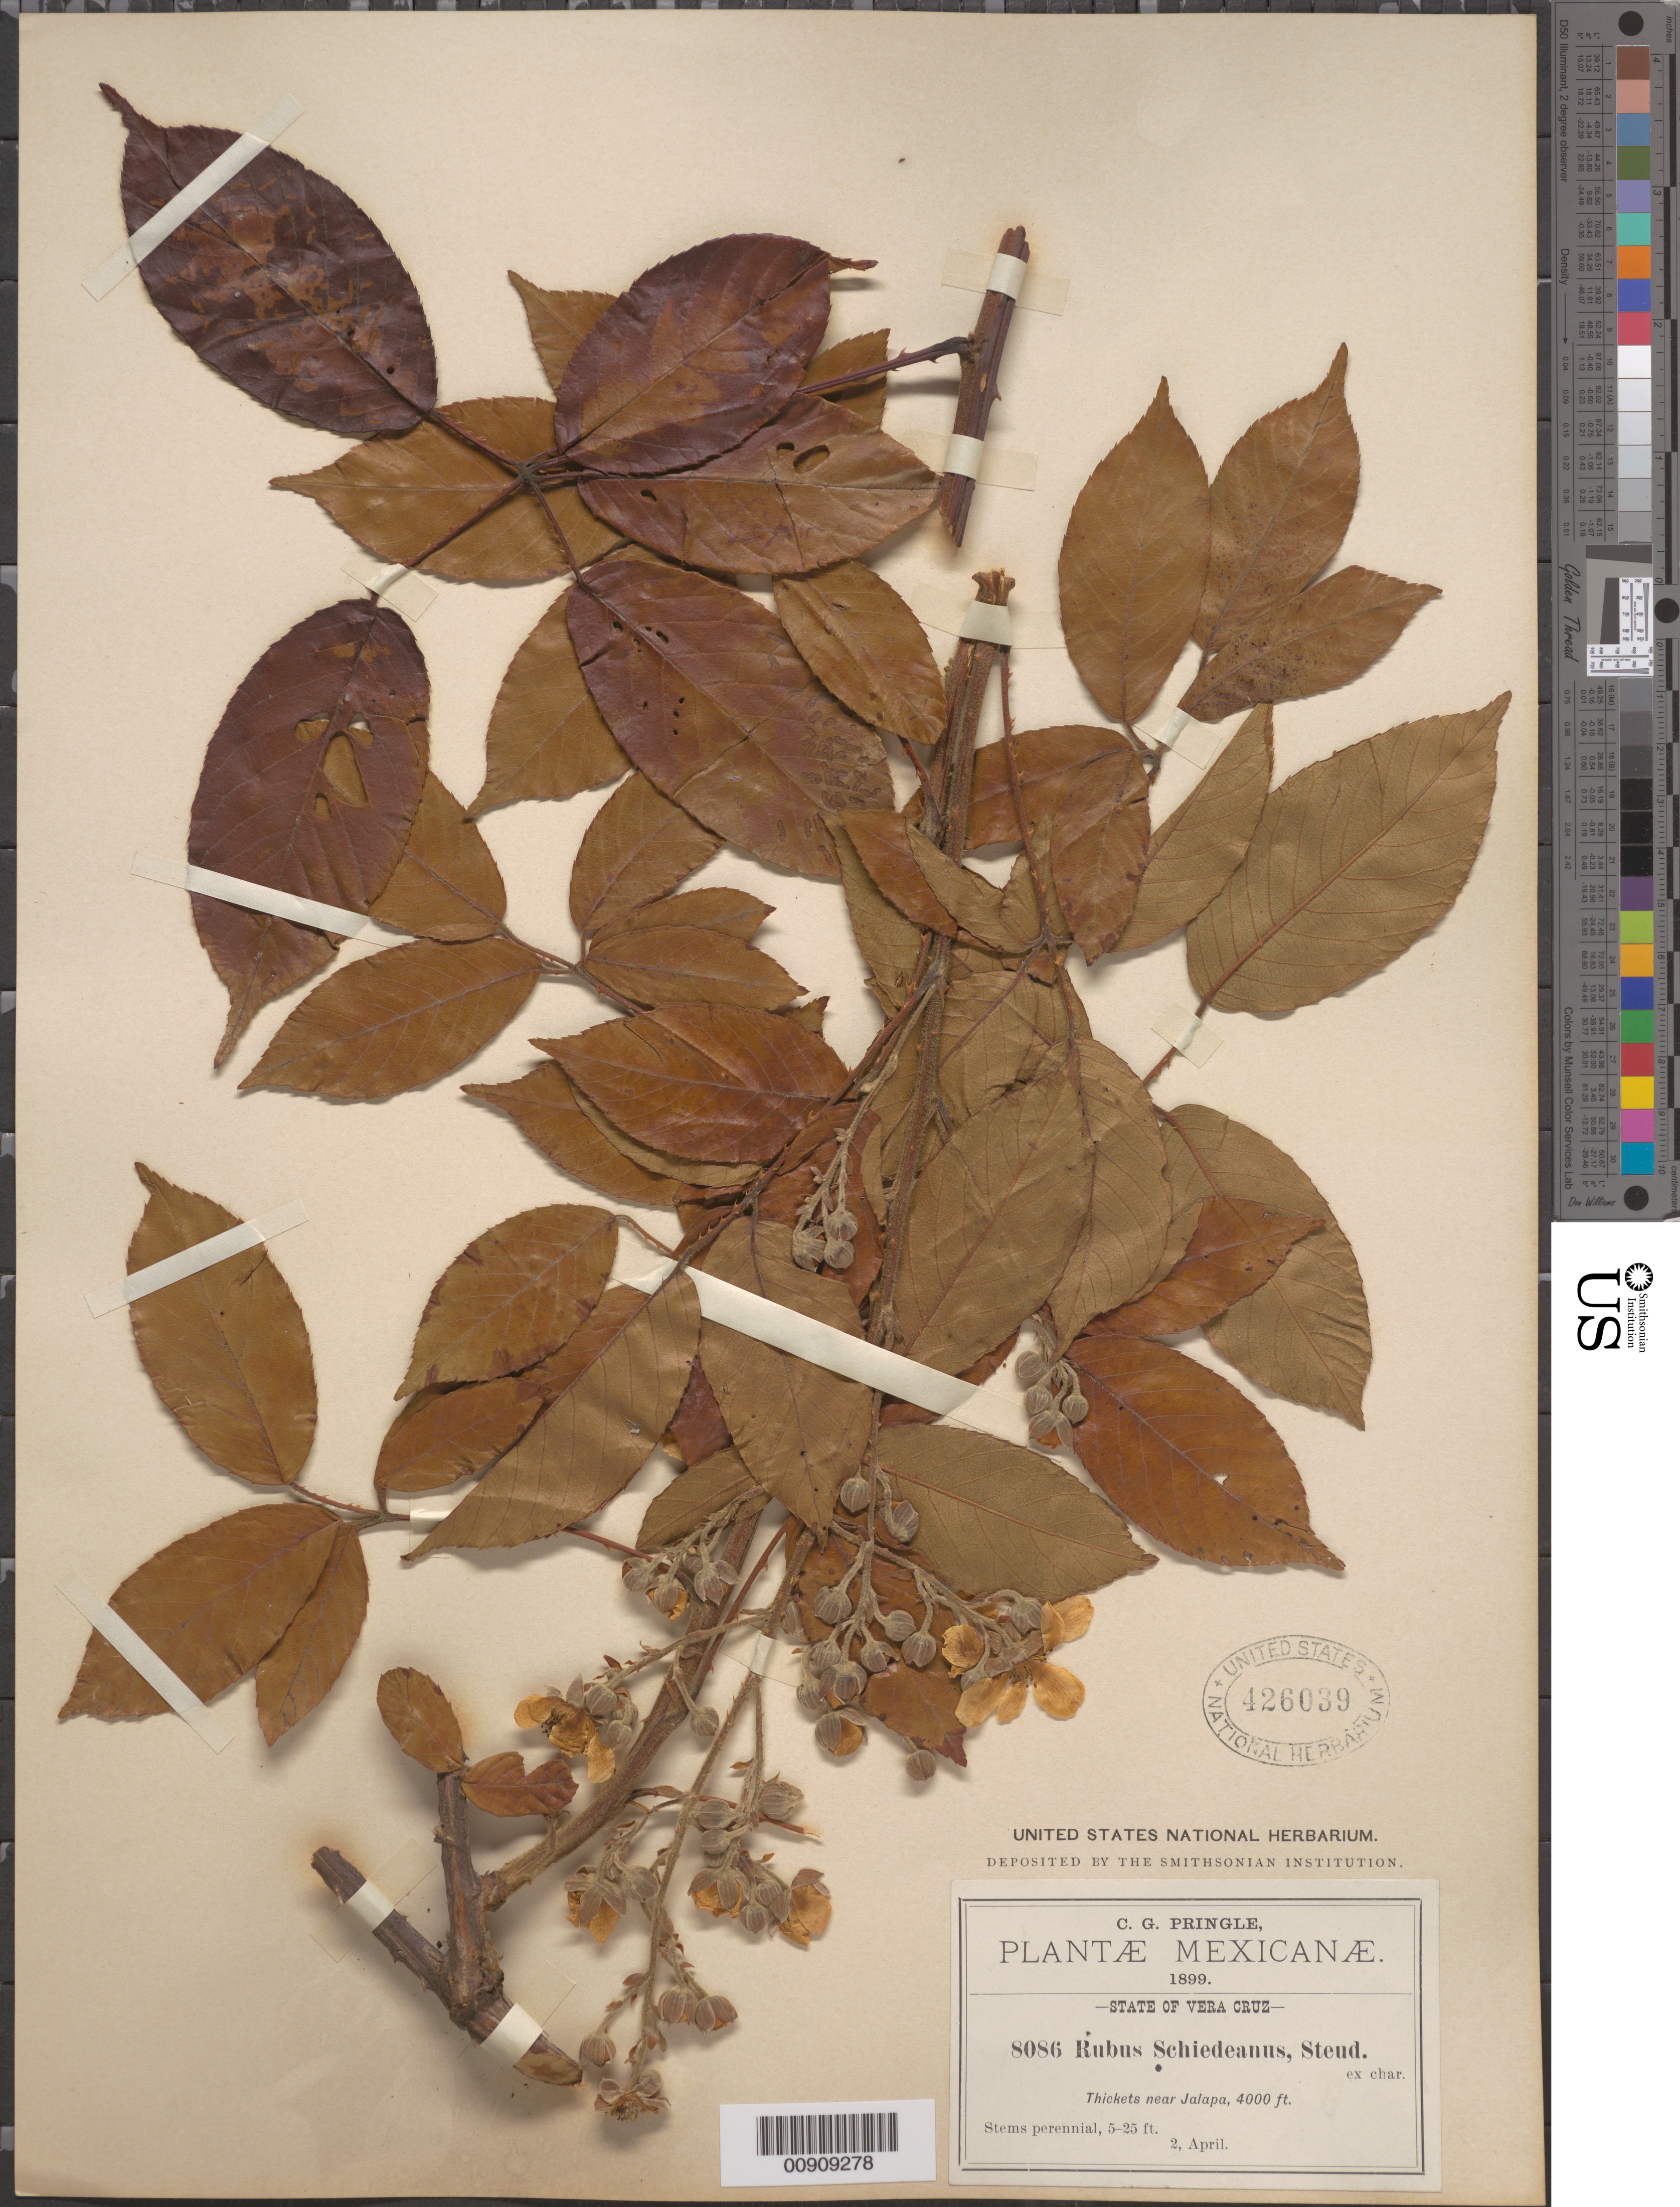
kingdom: Plantae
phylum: Tracheophyta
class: Magnoliopsida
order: Rosales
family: Rosaceae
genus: Rubus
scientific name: Rubus schmidelioides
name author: A. Cunn.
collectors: C. G. Pringle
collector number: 8086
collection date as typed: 02 Apr 1899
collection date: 1899-04-02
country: Mexico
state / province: Veracruz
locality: Near Jalapa, Veracruz.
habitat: Thickets.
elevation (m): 1219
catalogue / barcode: US 426039